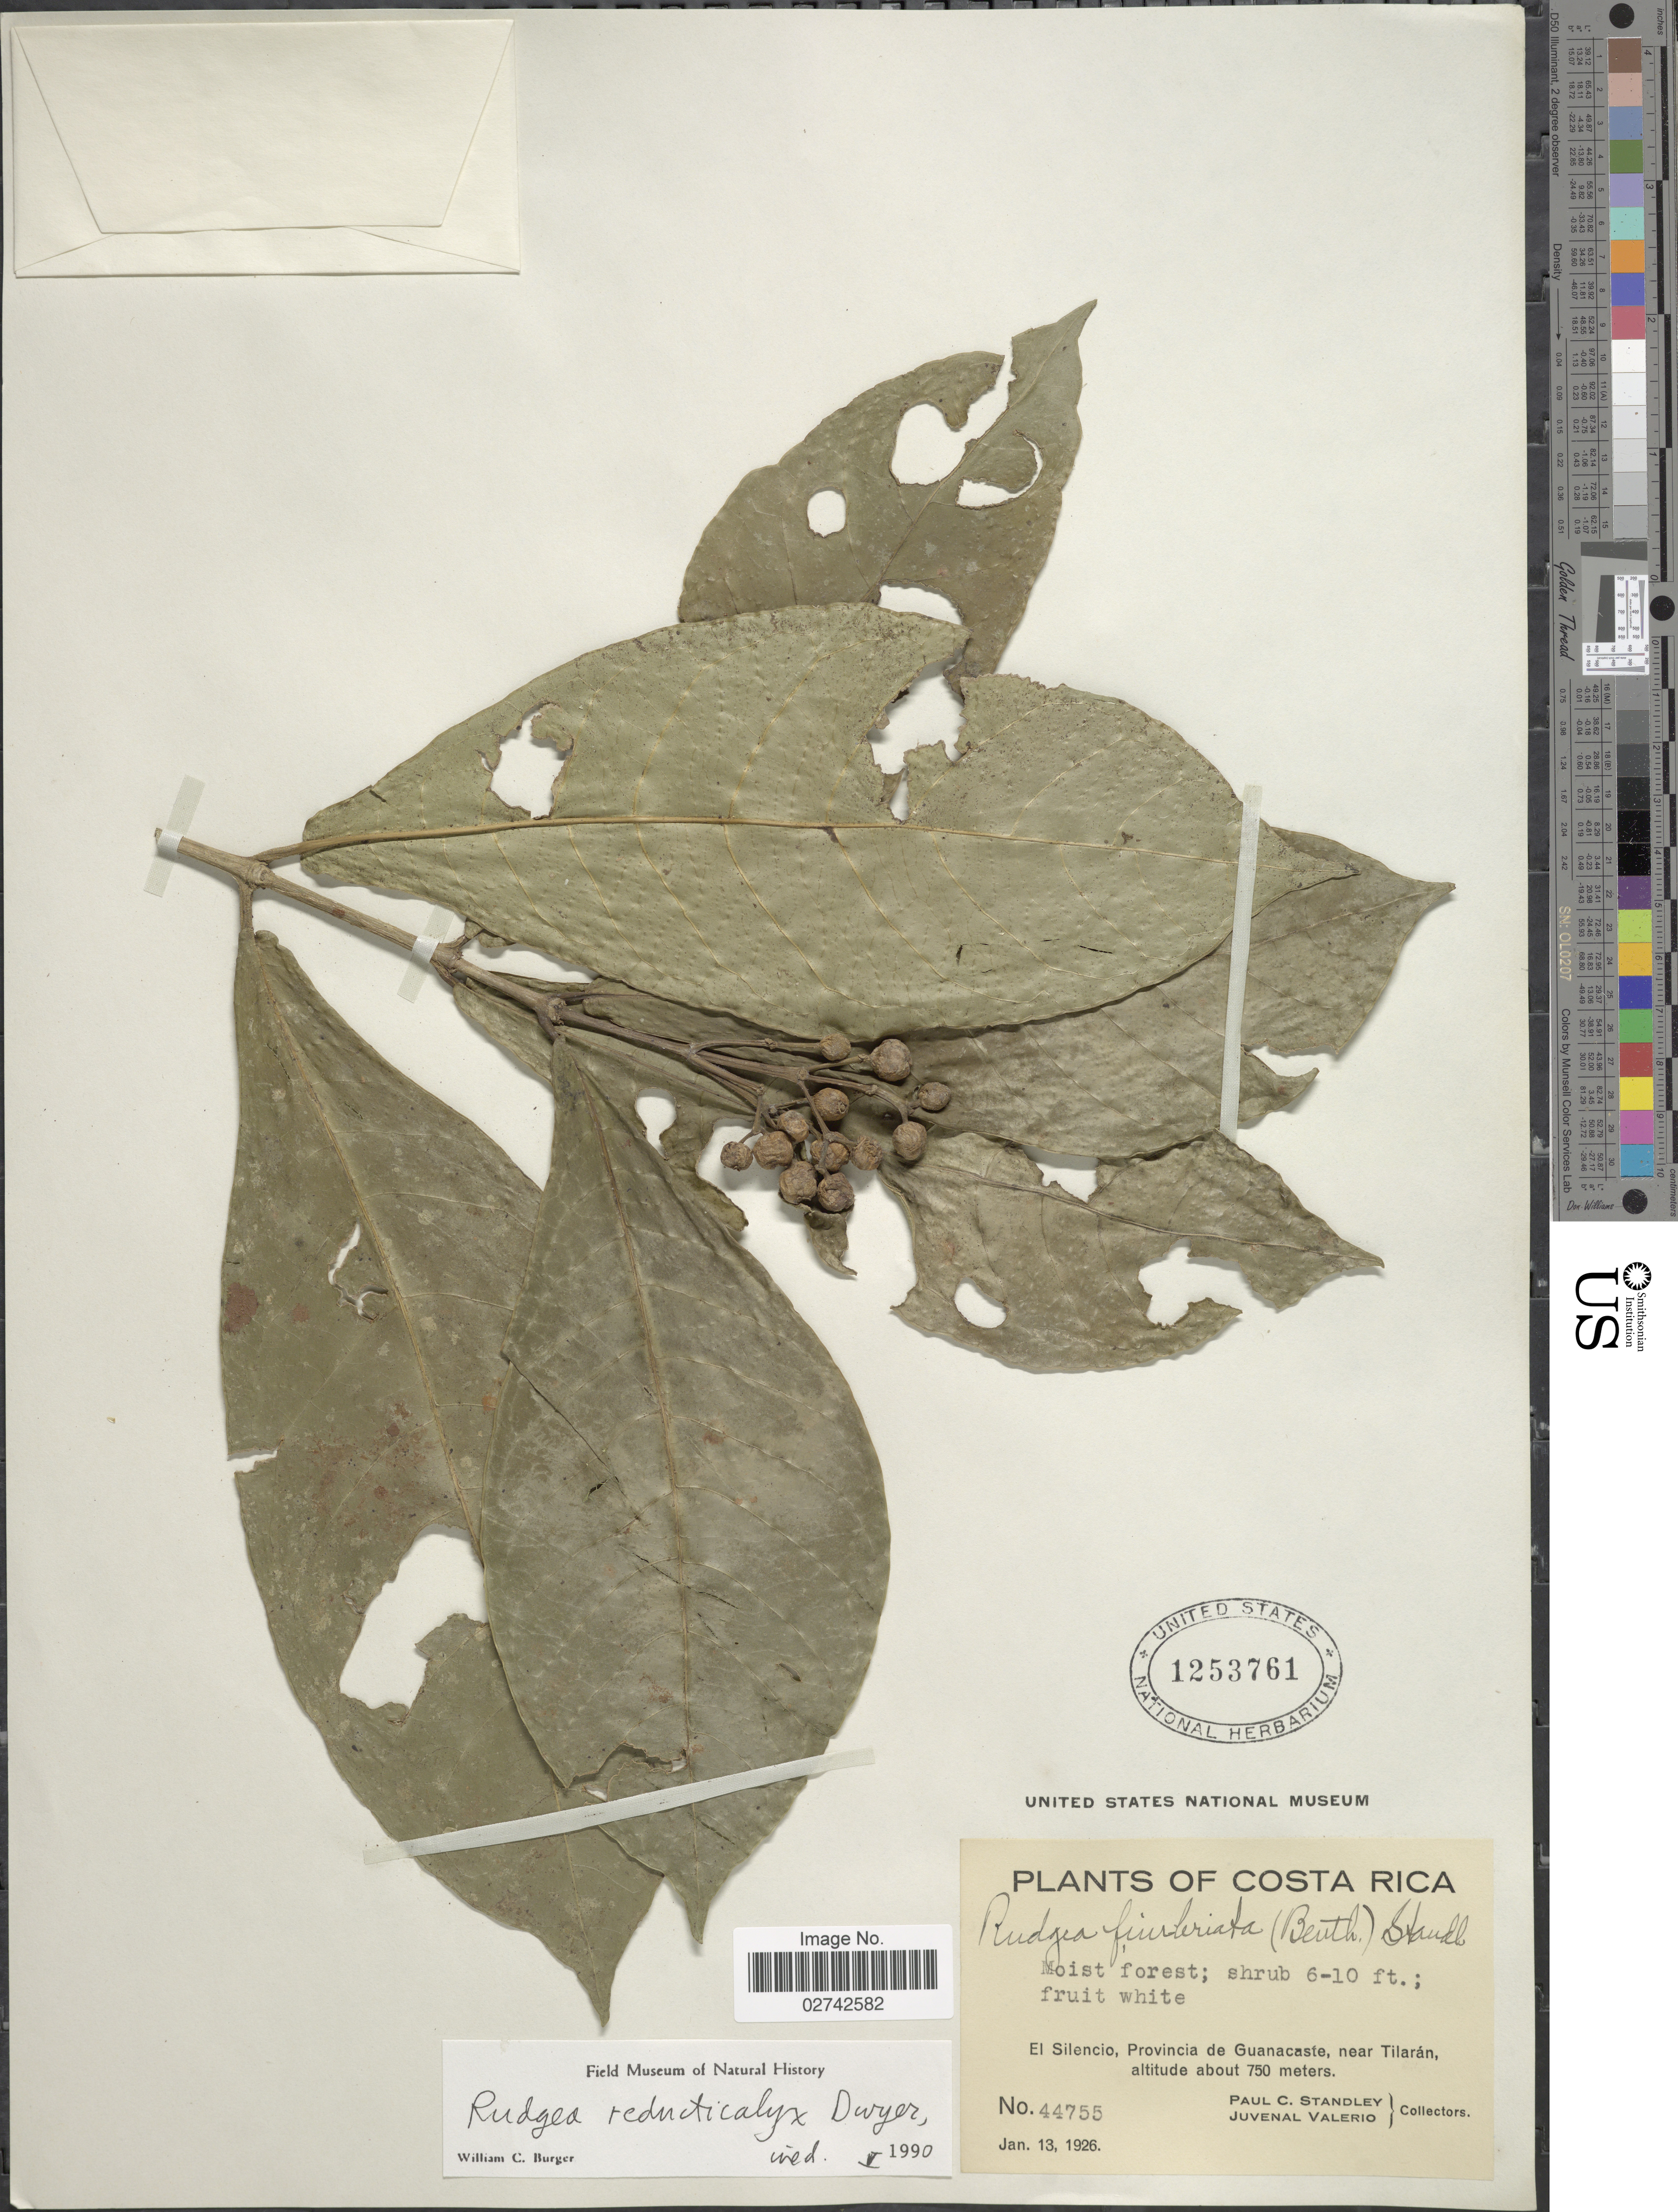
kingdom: Plantae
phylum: Tracheophyta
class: Magnoliopsida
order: Gentianales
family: Rubiaceae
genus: Rudgea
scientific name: Rudgea reducticalyx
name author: Dwyer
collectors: P. C. Standley & J. Valerio R.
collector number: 44755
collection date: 1926-01-13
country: Costa Rica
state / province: Guanacaste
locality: El Silencio, Provincia de Guanacaste, near Tilaran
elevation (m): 750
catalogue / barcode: US 1253761